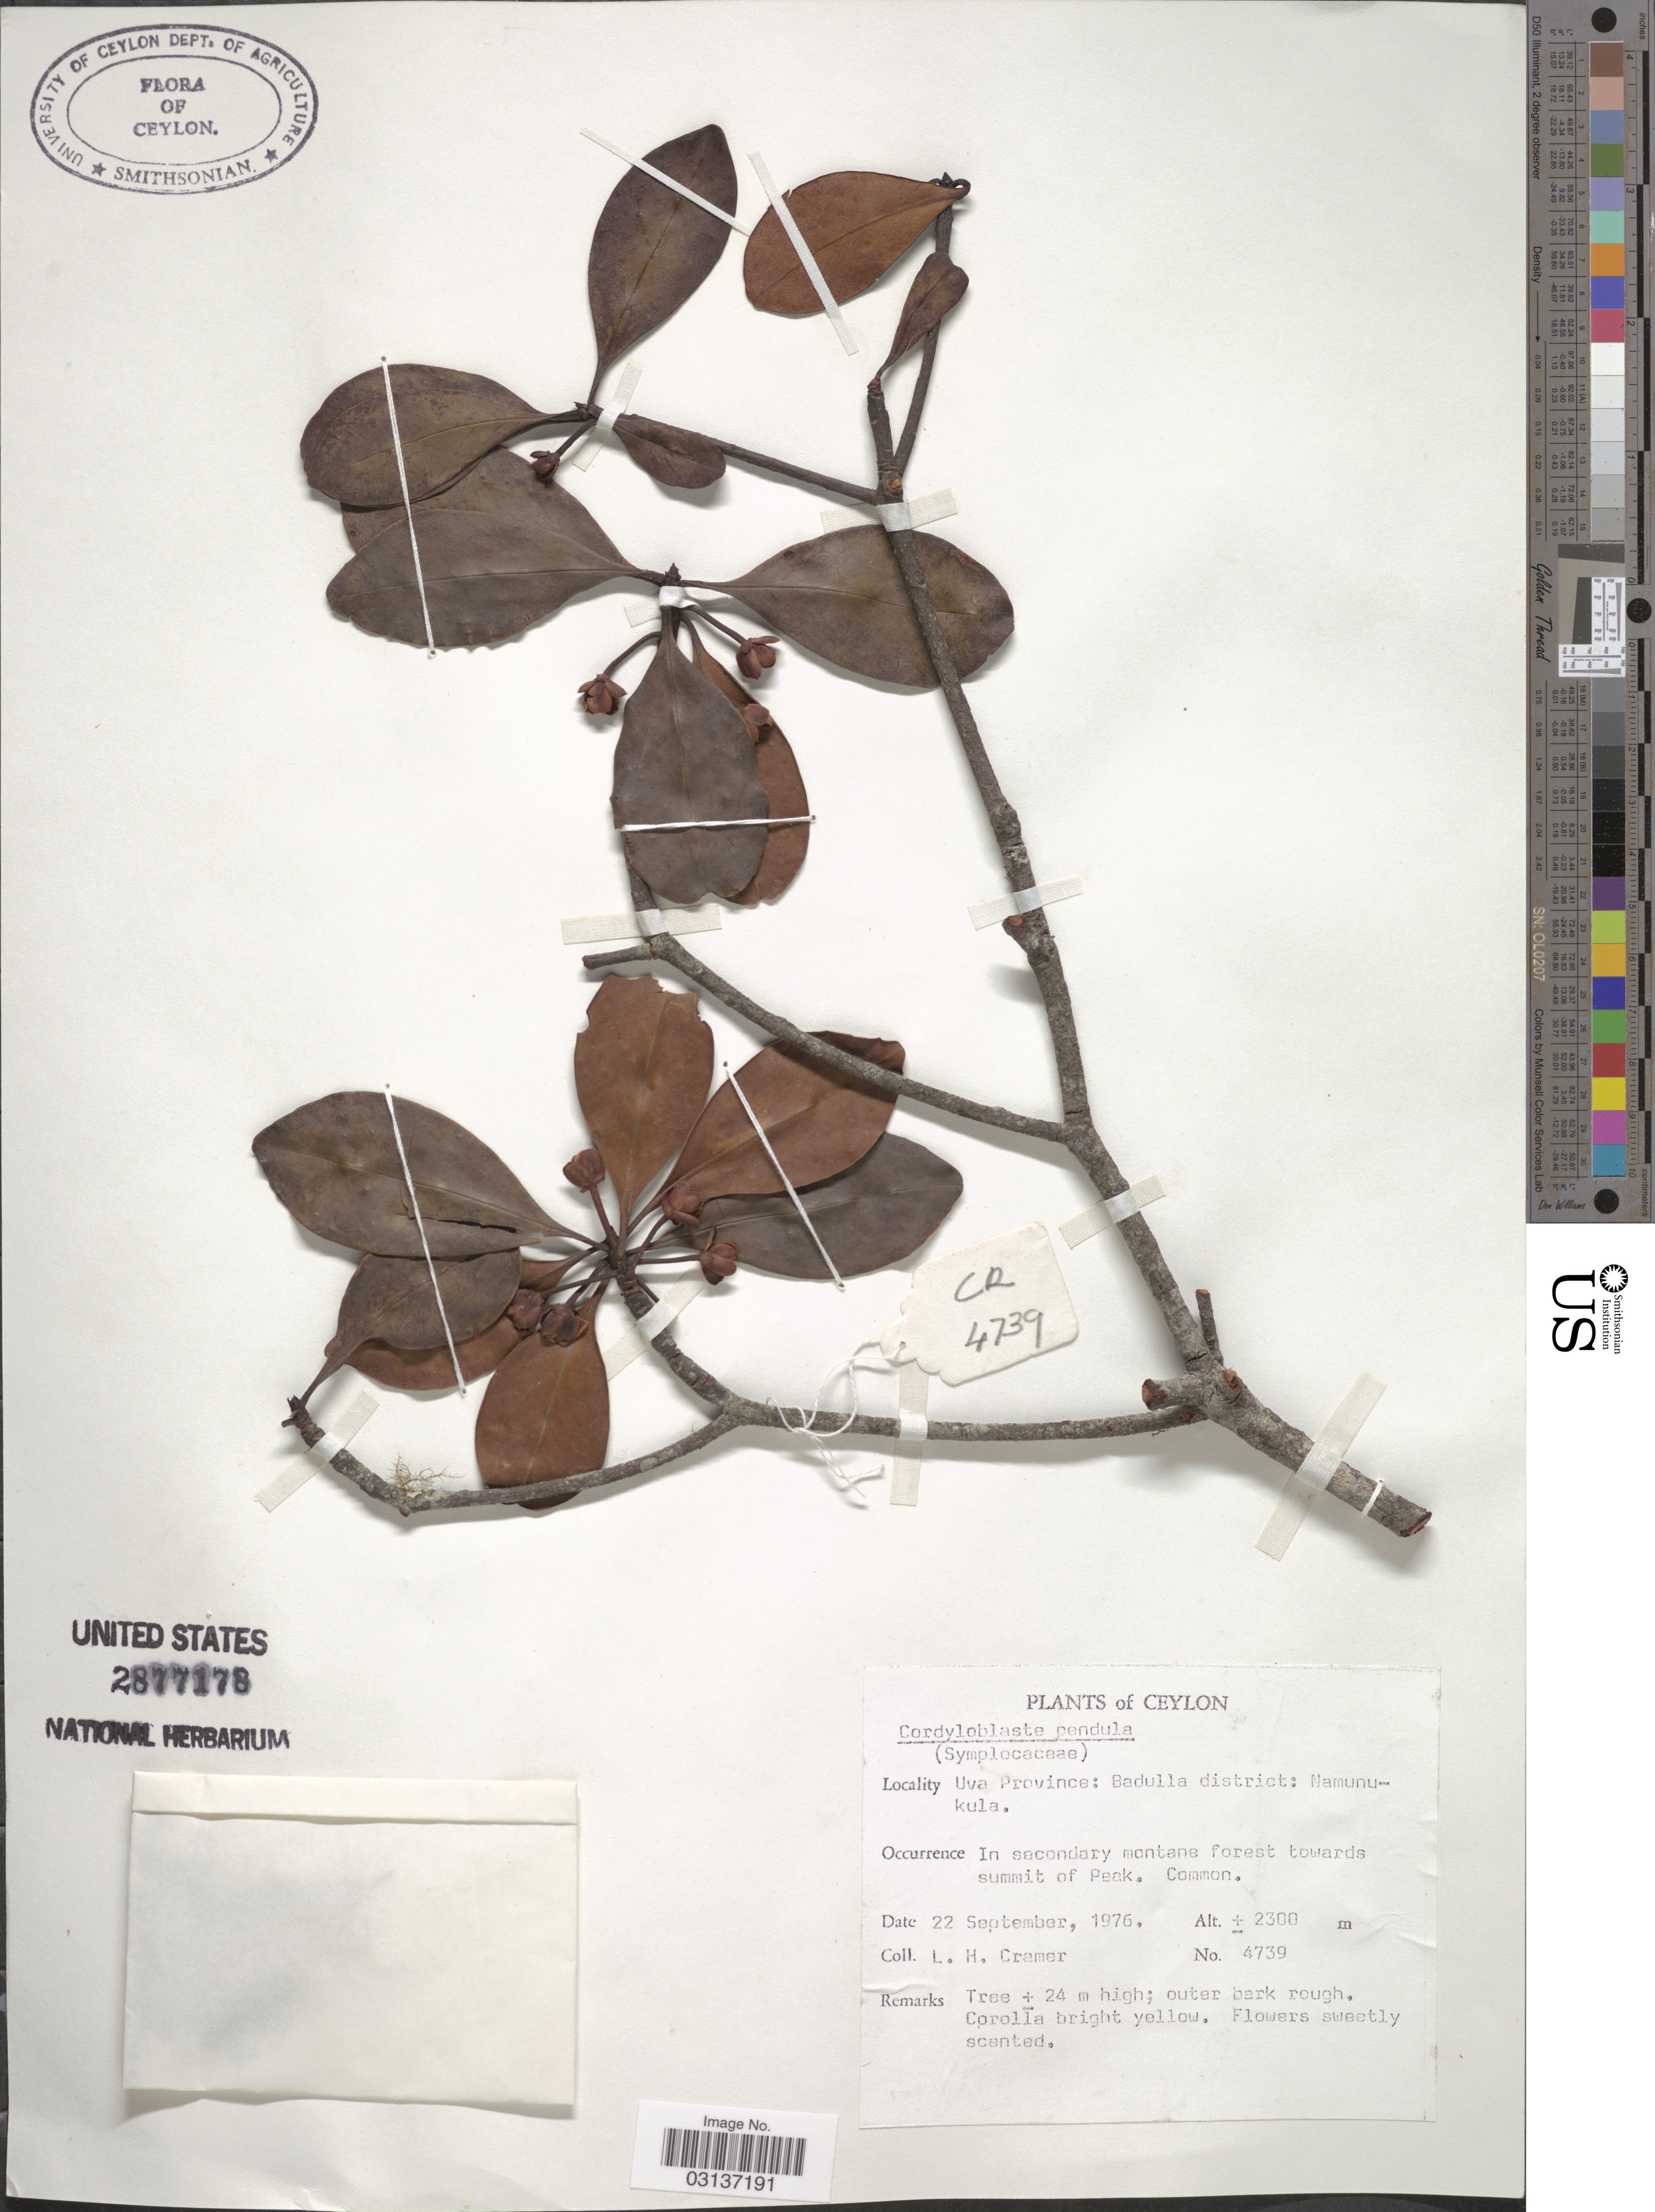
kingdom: Plantae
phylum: Tracheophyta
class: Magnoliopsida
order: Ericales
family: Symplocaceae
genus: Cordyloblaste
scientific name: Cordyloblaste pendula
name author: (Wight) Alston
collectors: L. H. Cramer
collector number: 4739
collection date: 1976-09-22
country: Sri Lanka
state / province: Uva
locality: Ceylon. Badulla district: Namunukula. Towards summit of Peak.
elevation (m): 2300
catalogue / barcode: US 2877178